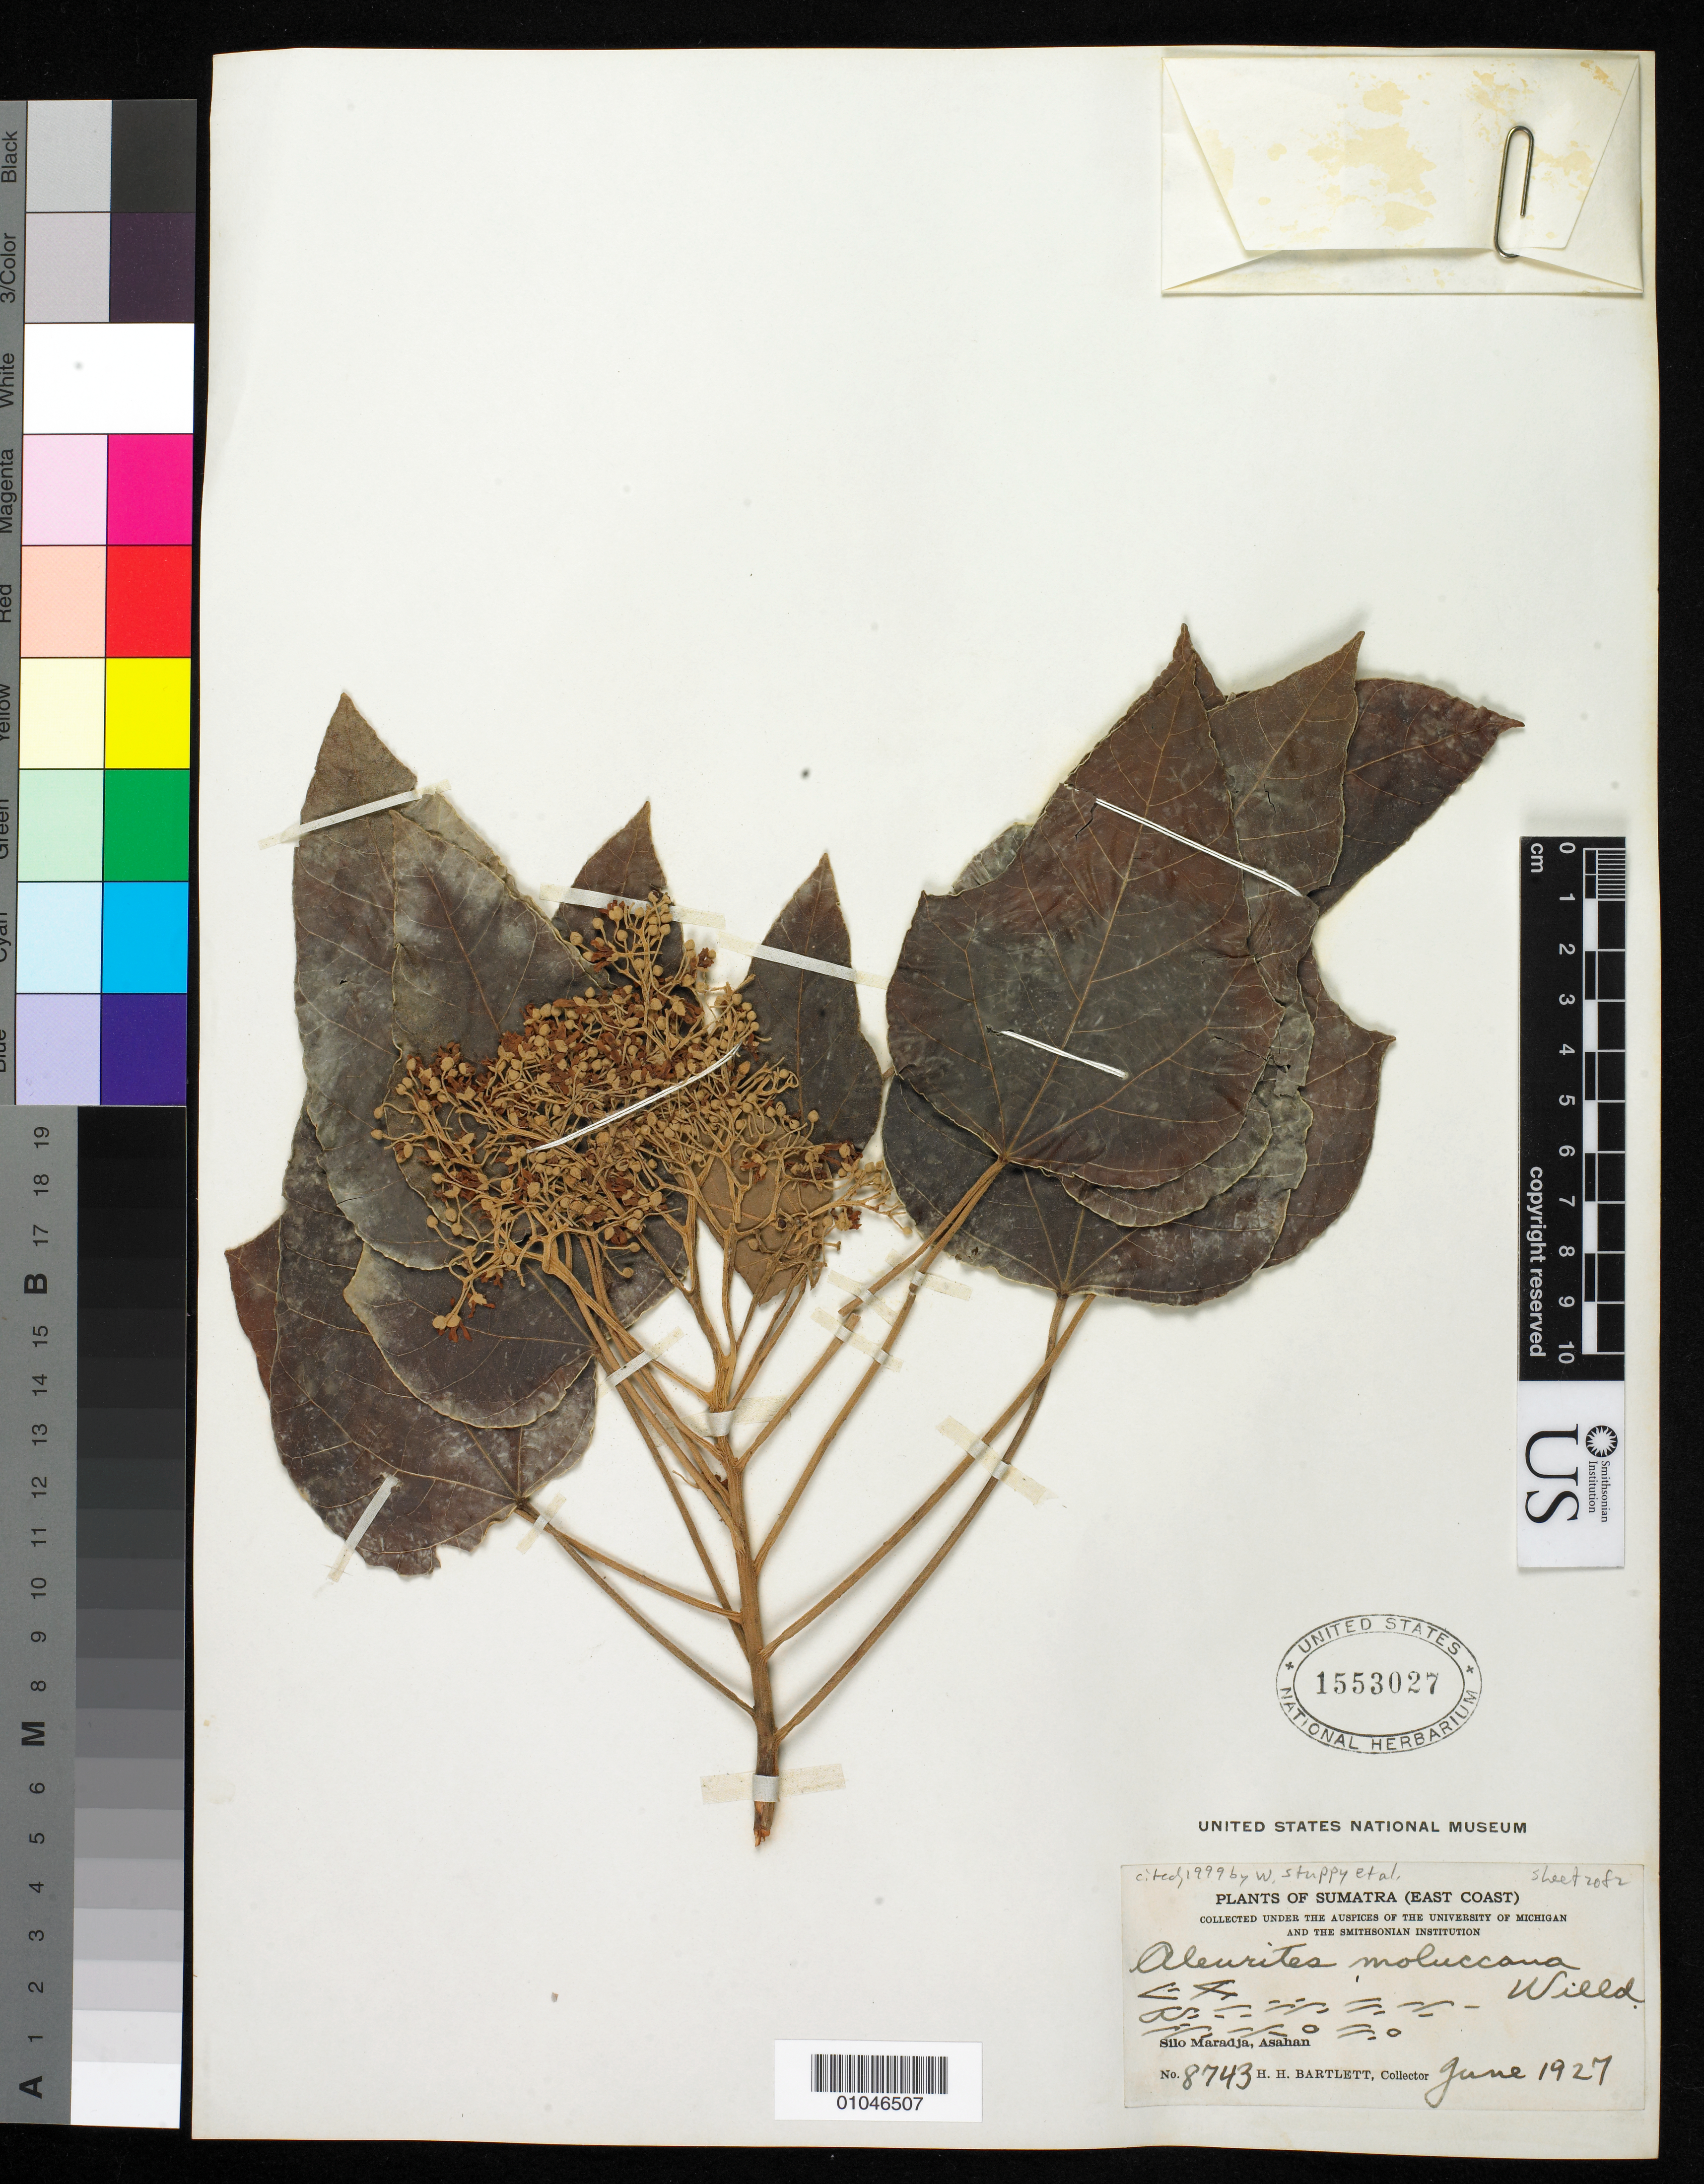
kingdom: Plantae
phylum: Tracheophyta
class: Magnoliopsida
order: Malpighiales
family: Euphorbiaceae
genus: Aleurites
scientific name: Aleurites moluccanus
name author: (L.) Willd.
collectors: H. H. Bartlett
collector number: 8743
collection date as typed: Jun 1927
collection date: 1927-06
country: Indonesia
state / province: Sumatra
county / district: Sumatera Utara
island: Sumatra I.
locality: (East Coast) Silo Maradja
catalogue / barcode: US 1553027